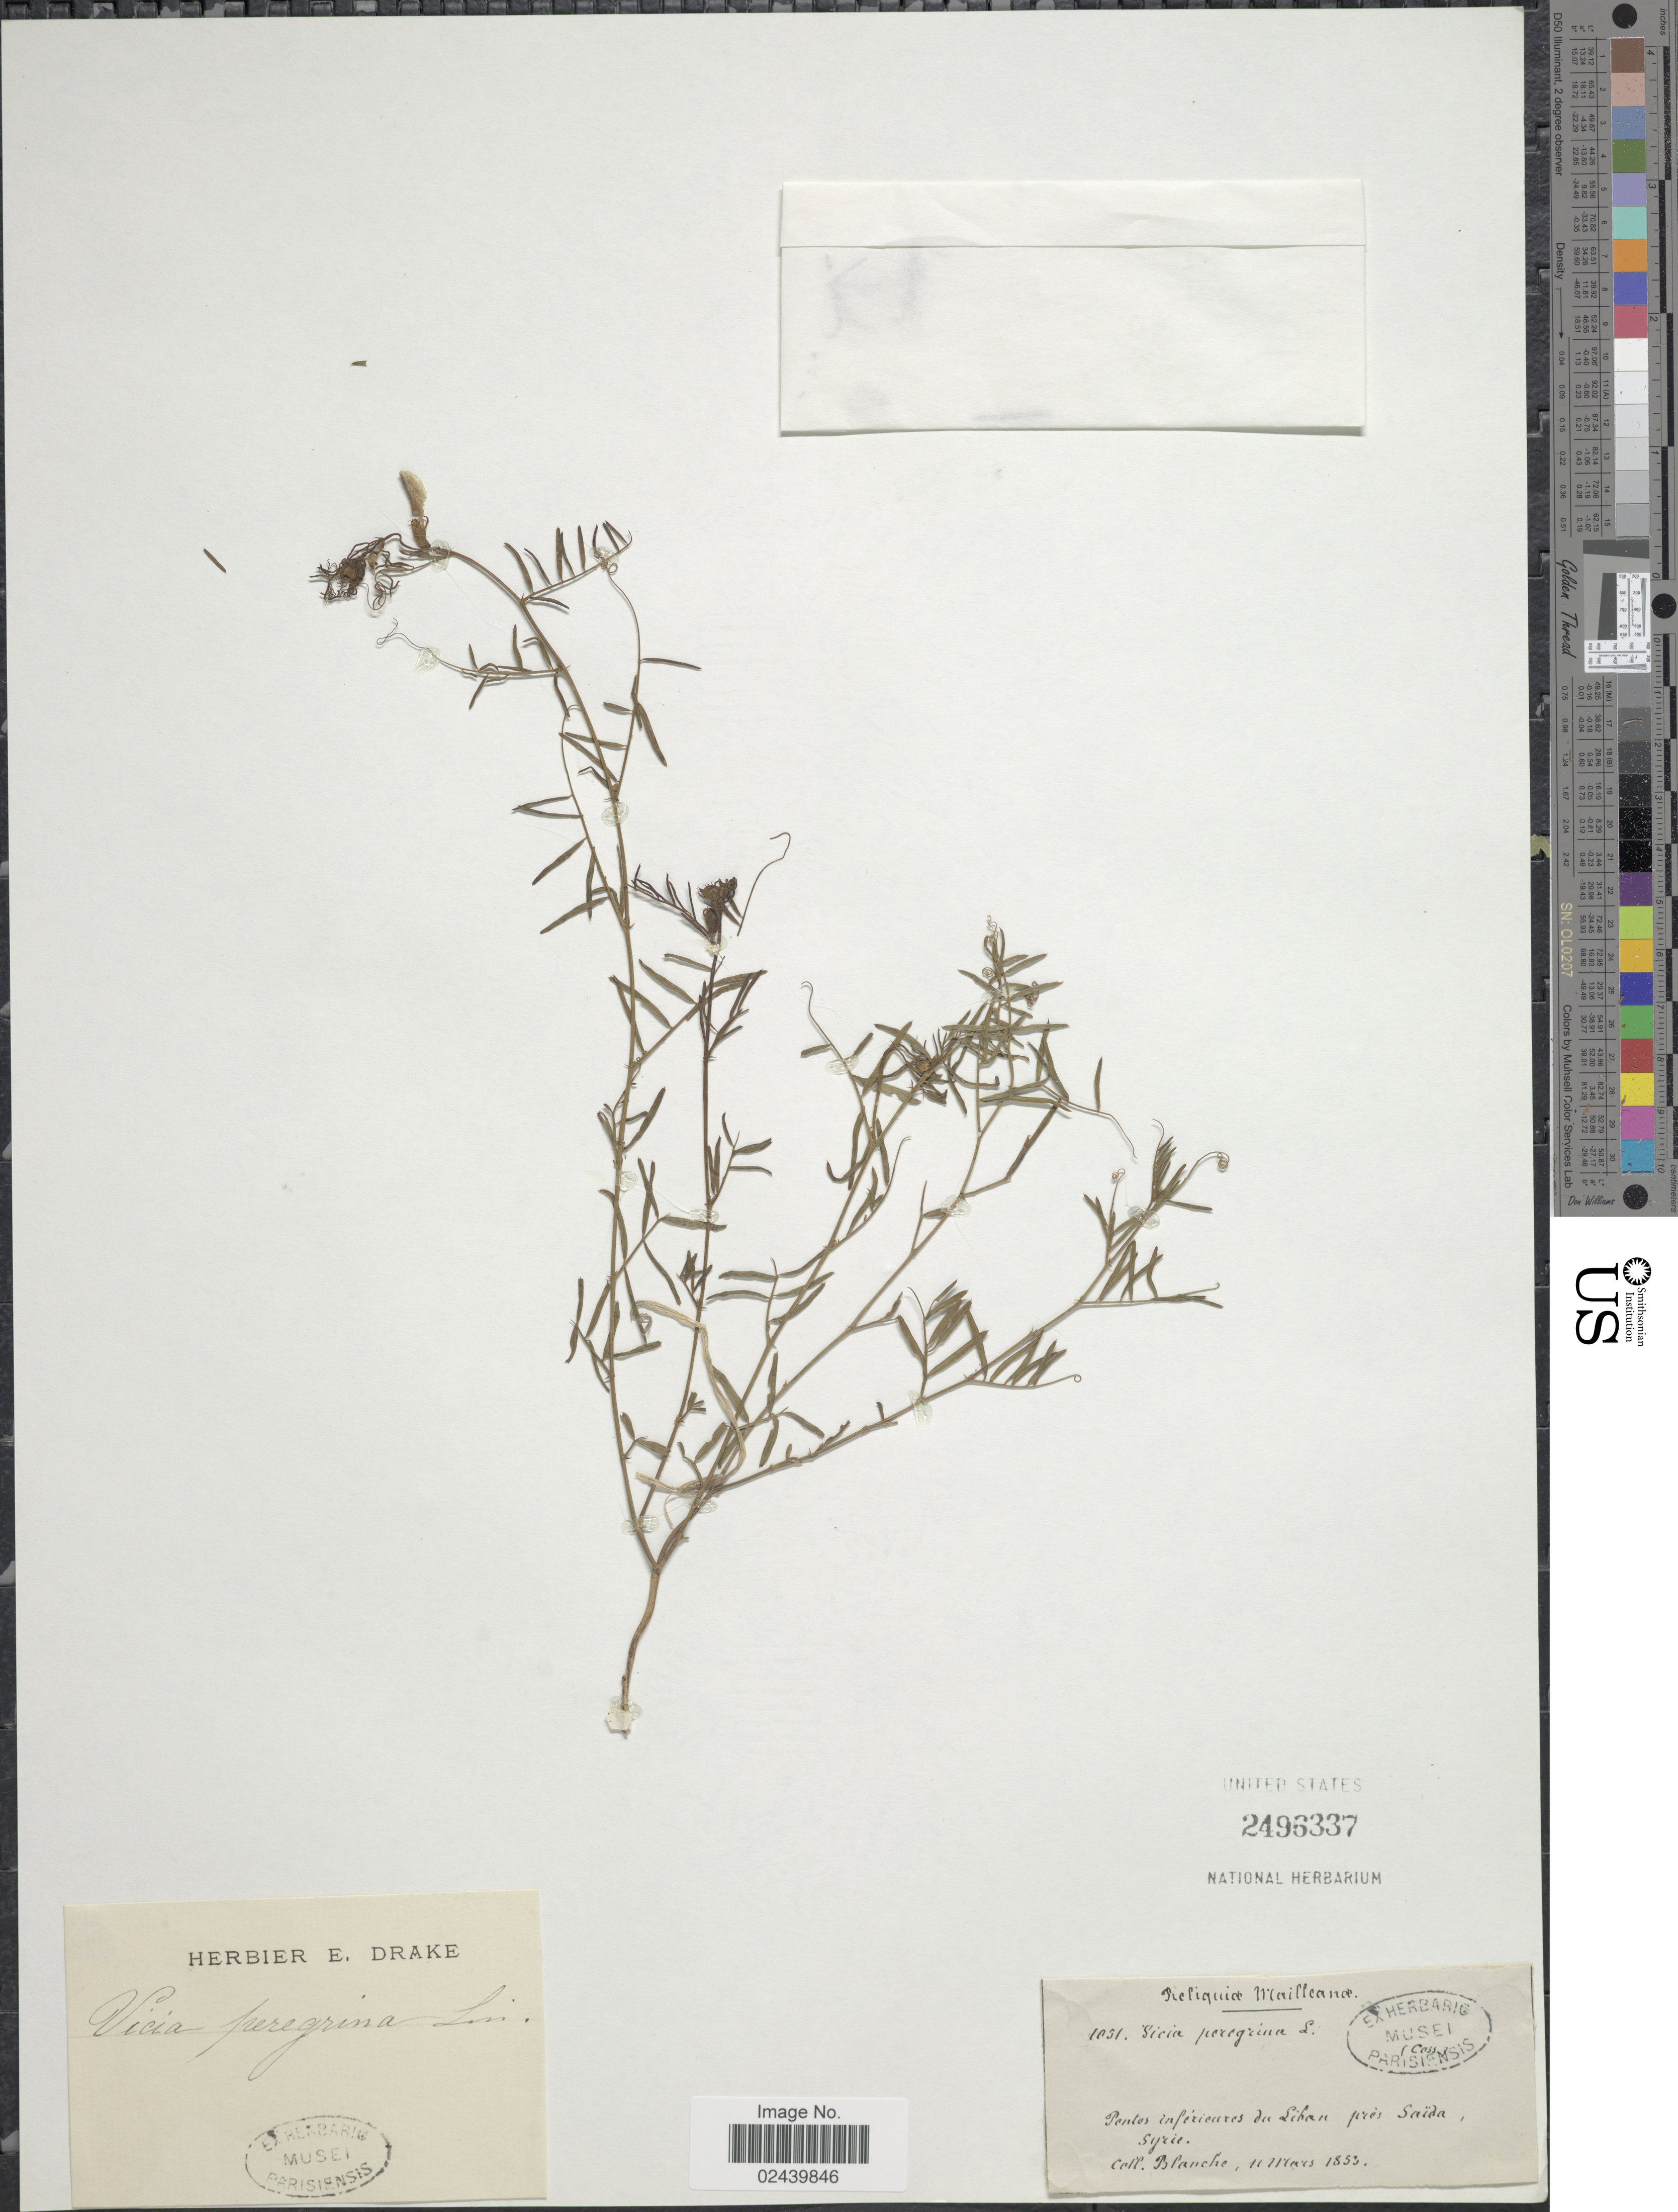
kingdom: Plantae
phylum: Tracheophyta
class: Magnoliopsida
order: Fabales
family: Fabaceae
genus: Vicia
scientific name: Vicia peregrina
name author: L.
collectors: -. Blanche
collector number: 1051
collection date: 1853-03-11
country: Algeria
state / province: Saïda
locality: Syrie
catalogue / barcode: US 2496337